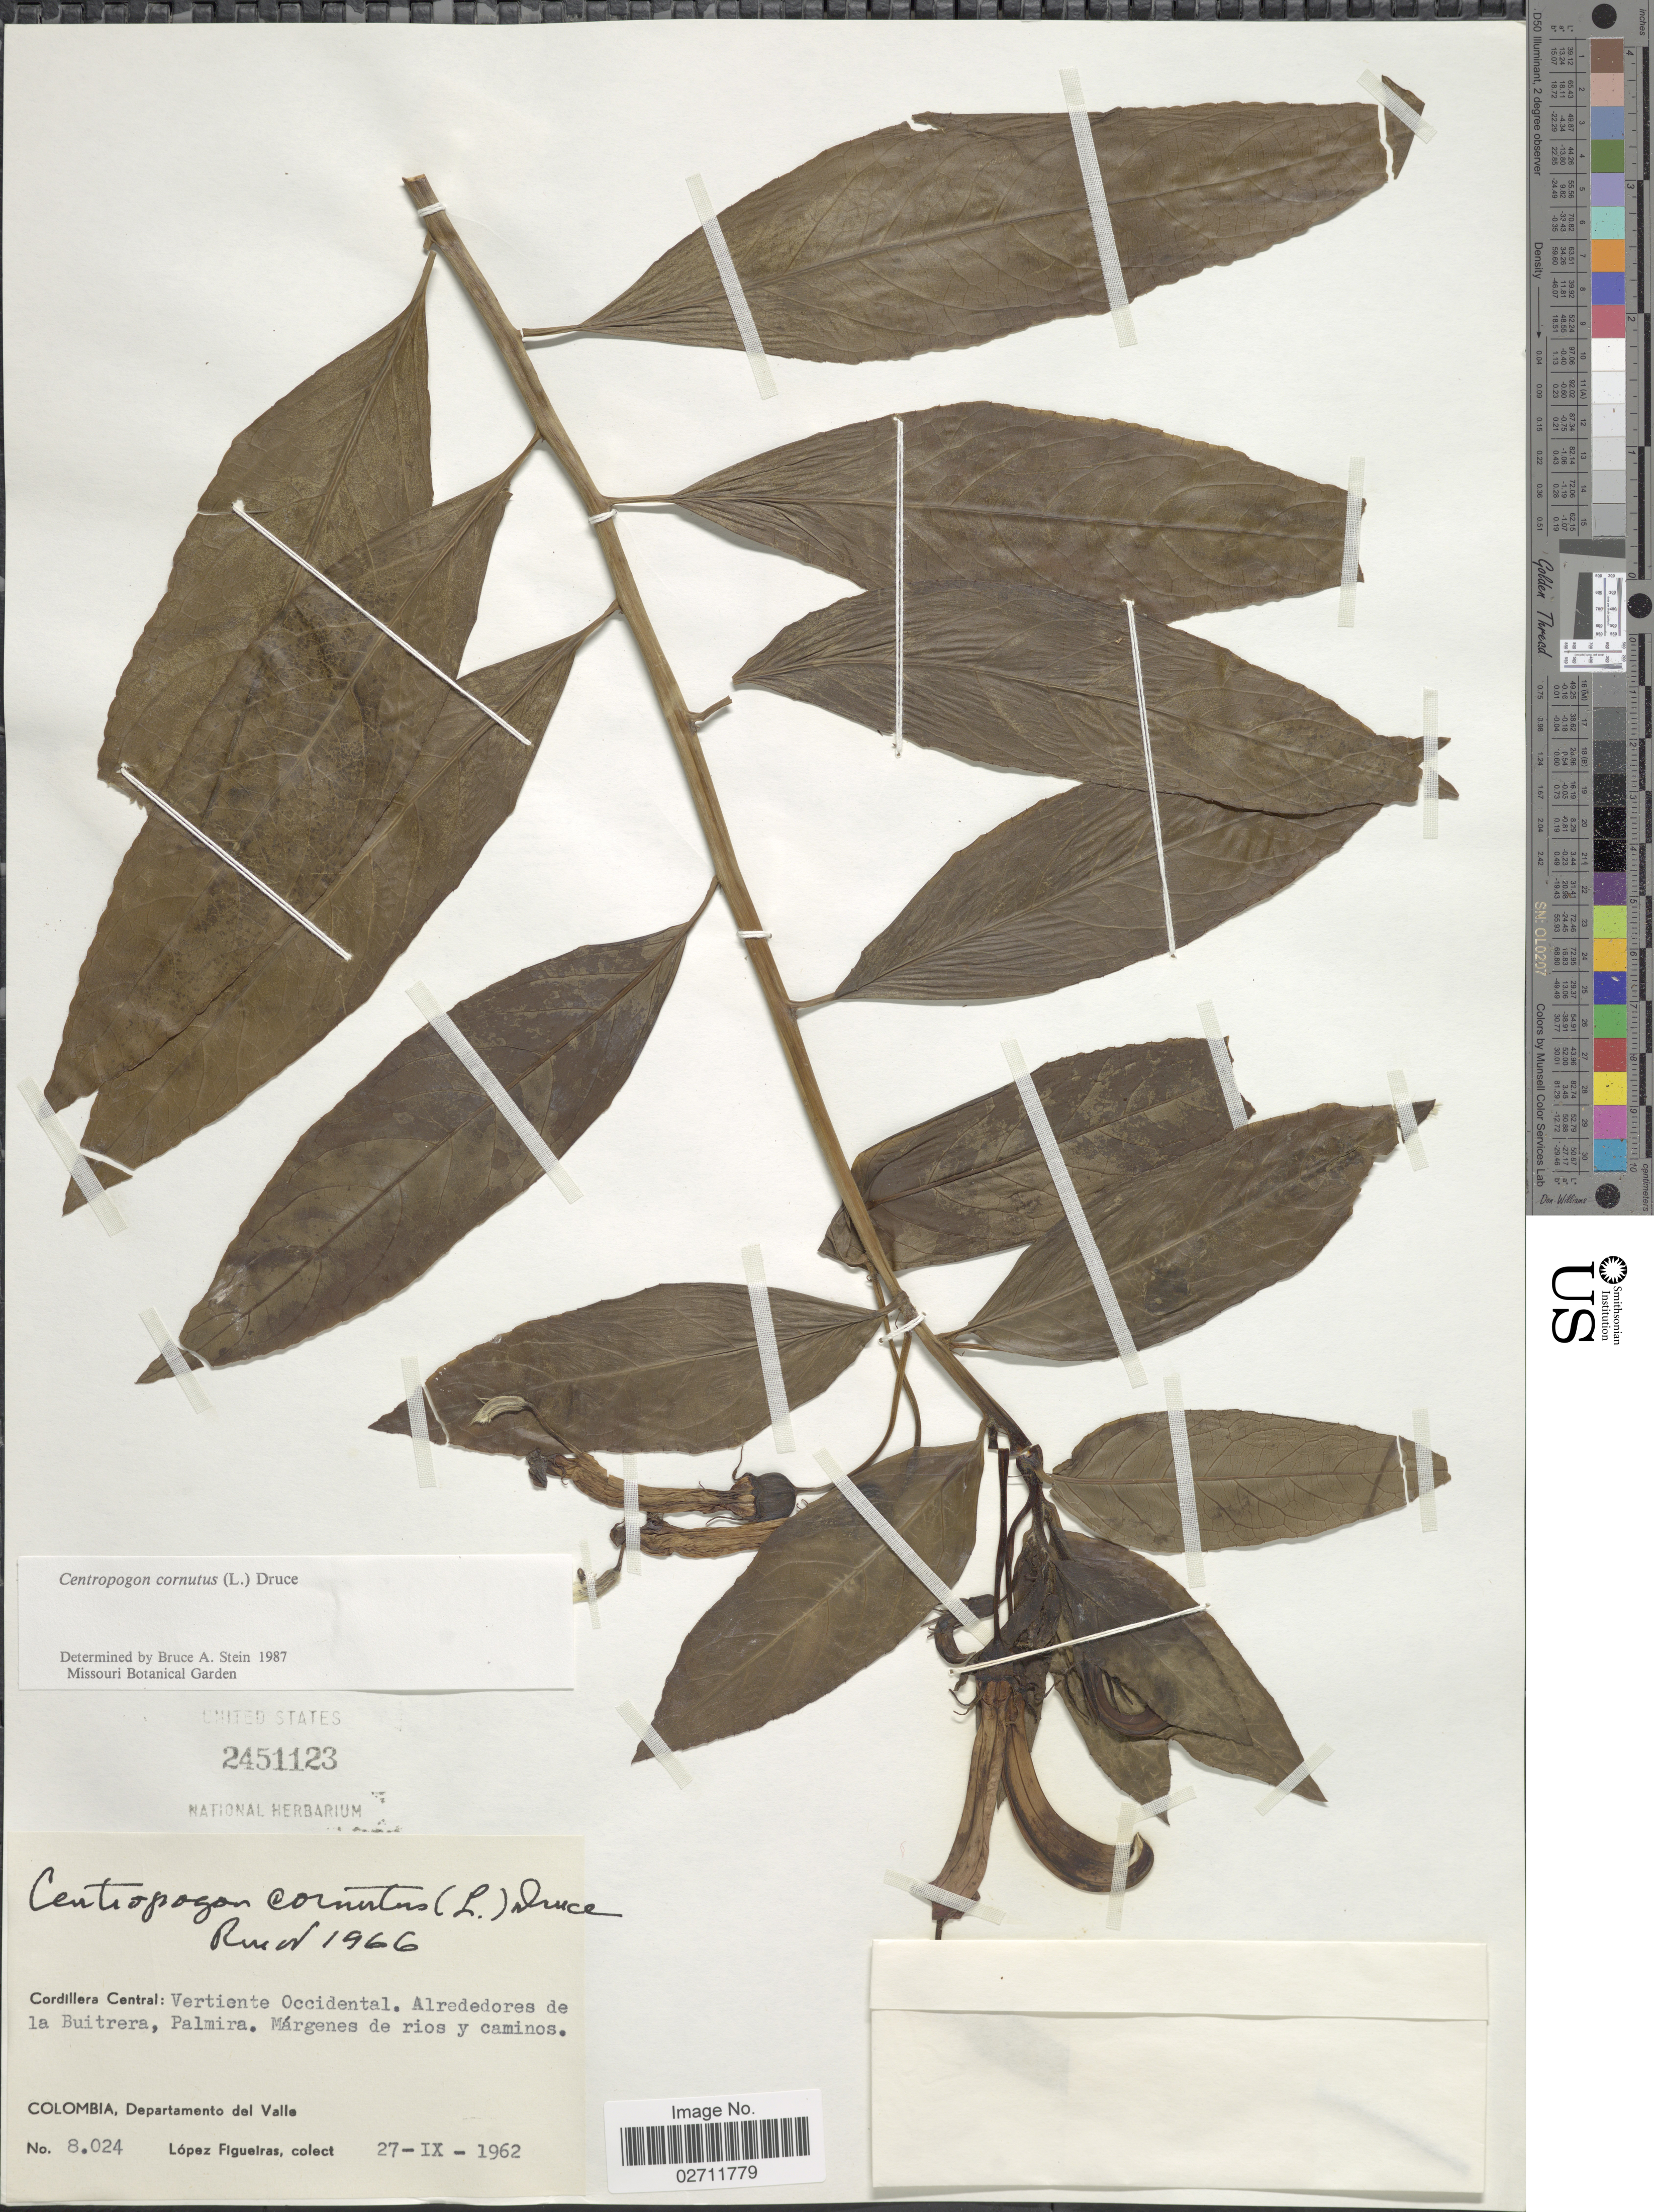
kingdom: Plantae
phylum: Tracheophyta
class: Magnoliopsida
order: Asterales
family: Campanulaceae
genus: Centropogon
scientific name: Centropogon cornutus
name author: (L.) Druce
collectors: M. López Figueiras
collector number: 8024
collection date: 1962-09-27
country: Colombia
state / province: Valle del Cauca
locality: Cordilelra Central: Vertiente Occidental. Alrededores de la Buitrera, Palmira. Margenes de rios y caminos. Departamento del Valle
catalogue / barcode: US 2451123